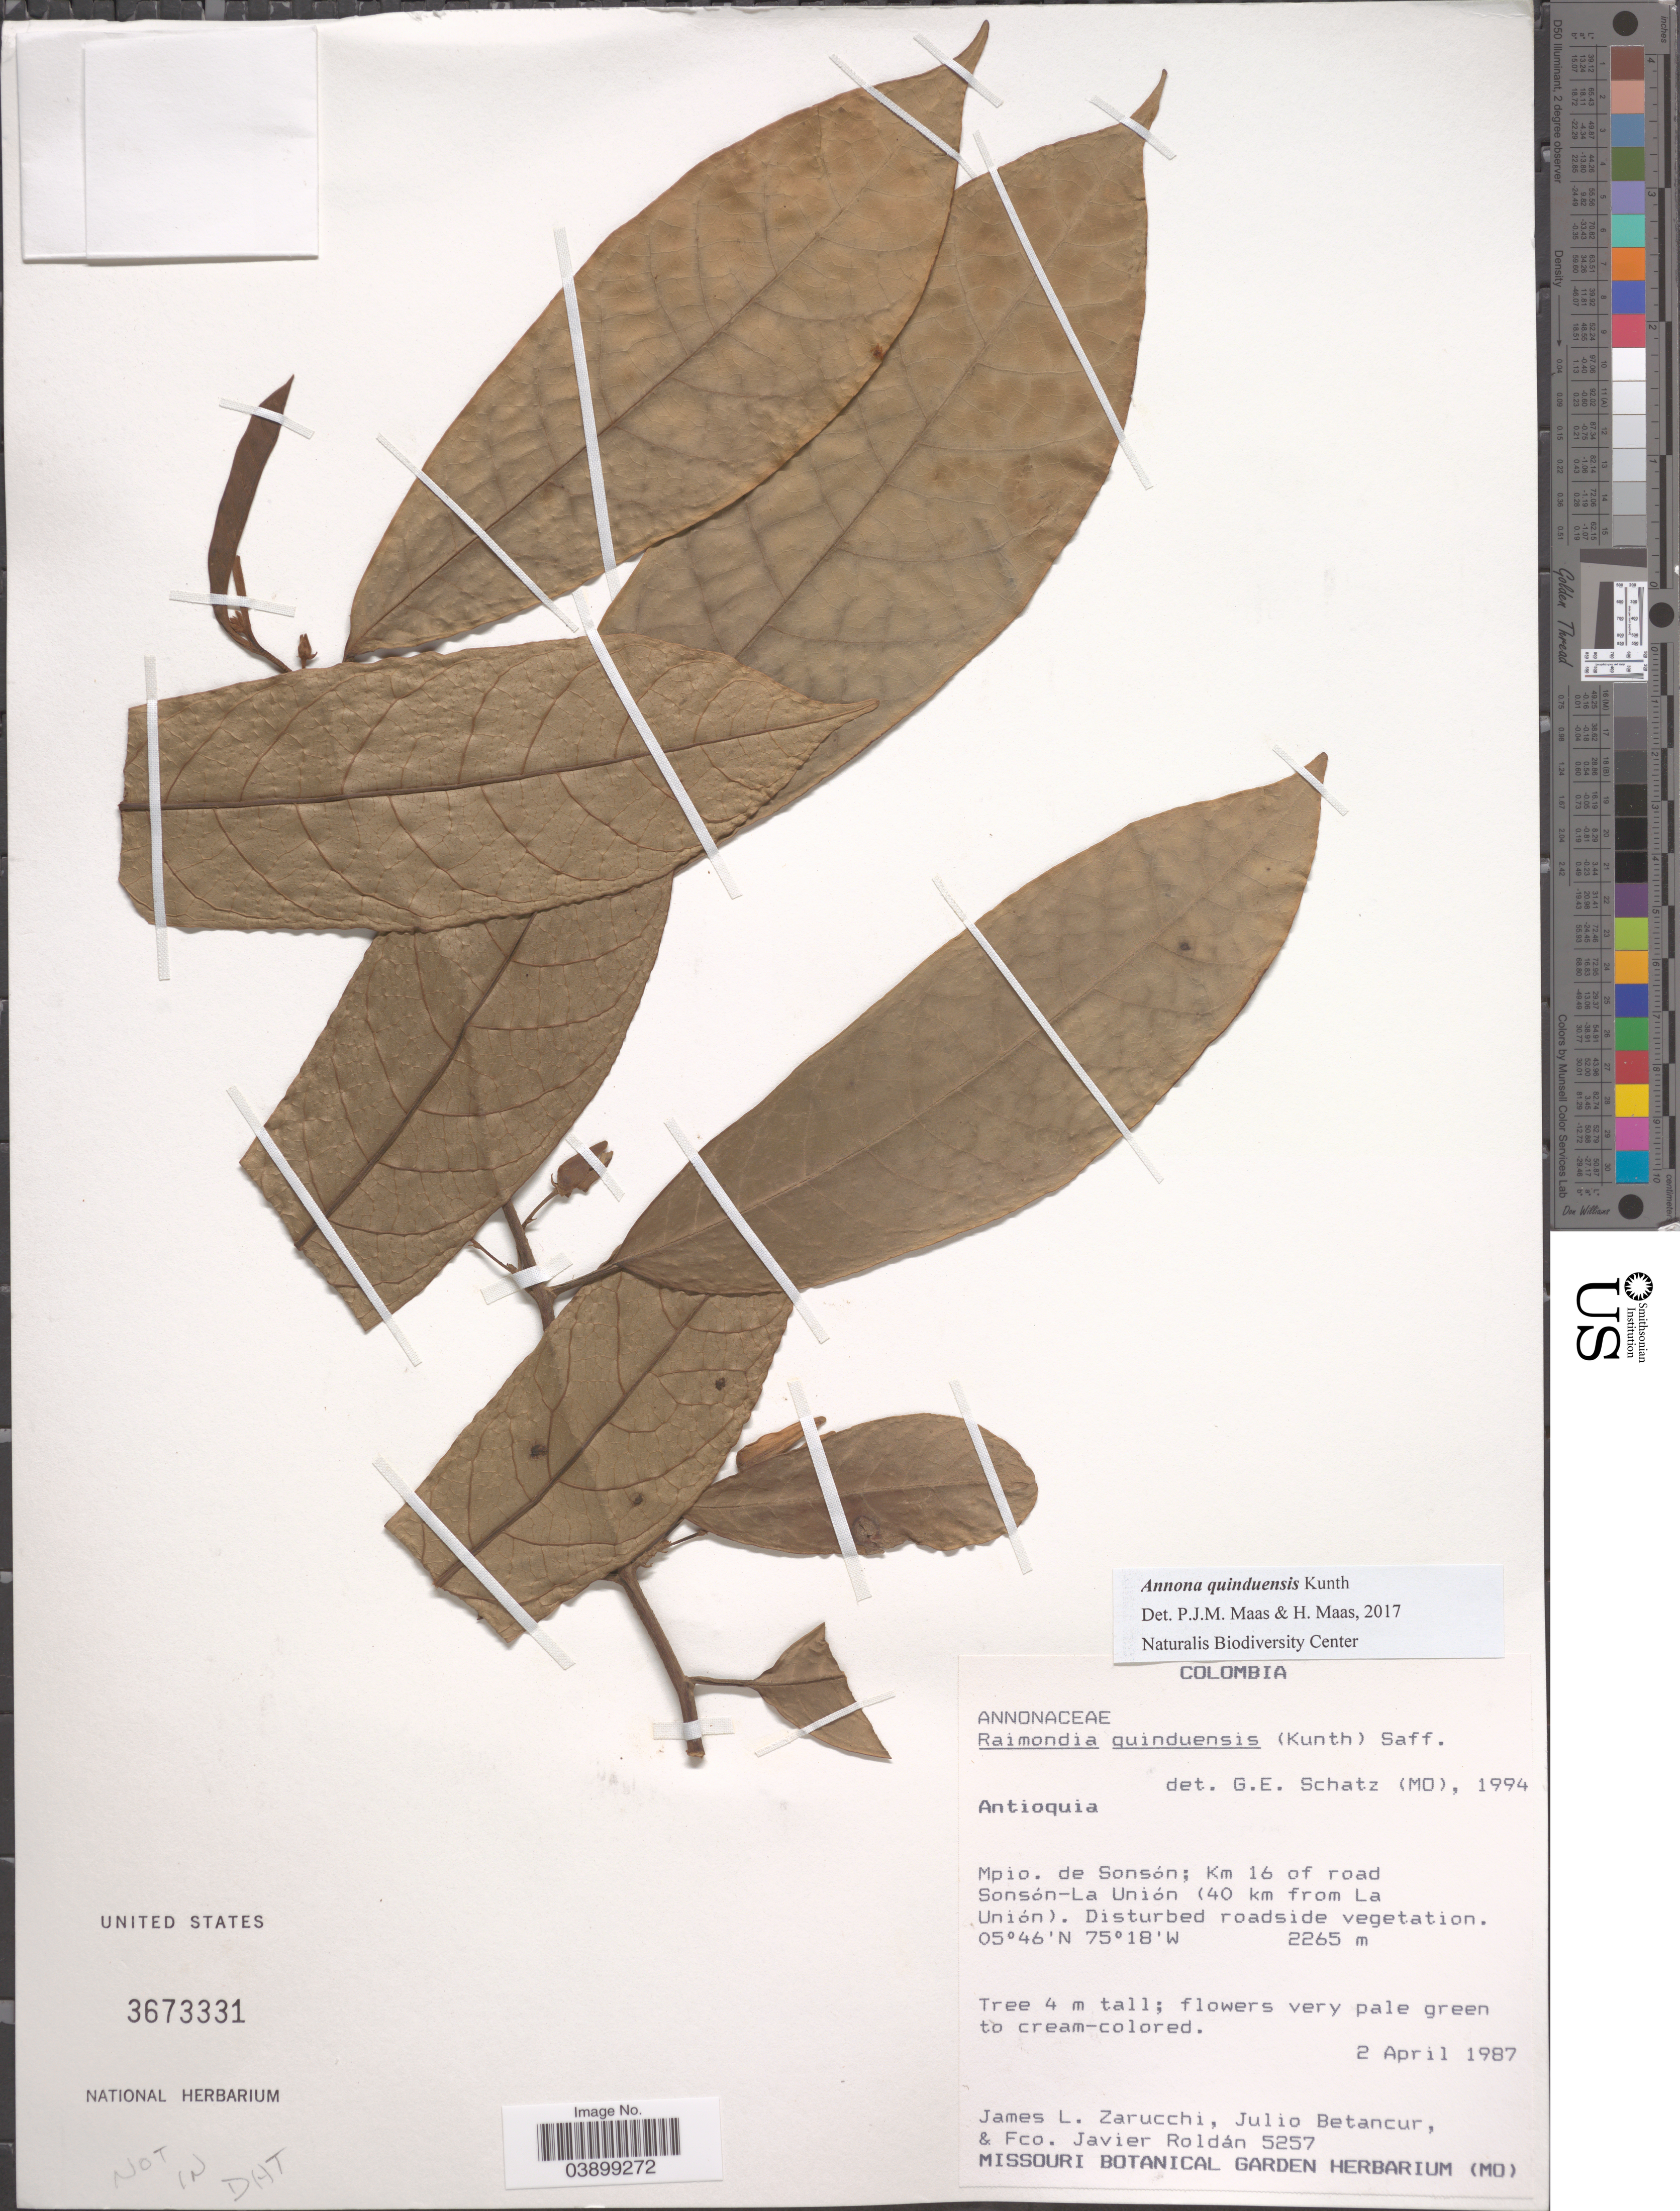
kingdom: Plantae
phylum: Tracheophyta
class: Magnoliopsida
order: Magnoliales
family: Annonaceae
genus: Annona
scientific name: Annona quinduensis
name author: Kunth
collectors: J. L. Zarucchi, J. Betancur & F. J. Roldán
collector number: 5257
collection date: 1987-04-02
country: Colombia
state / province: Antioquia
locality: Mpio. de Sonsón; Km 16 of road Sonsón-La Unión (40 km from La Unión).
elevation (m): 2265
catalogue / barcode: US 3673331